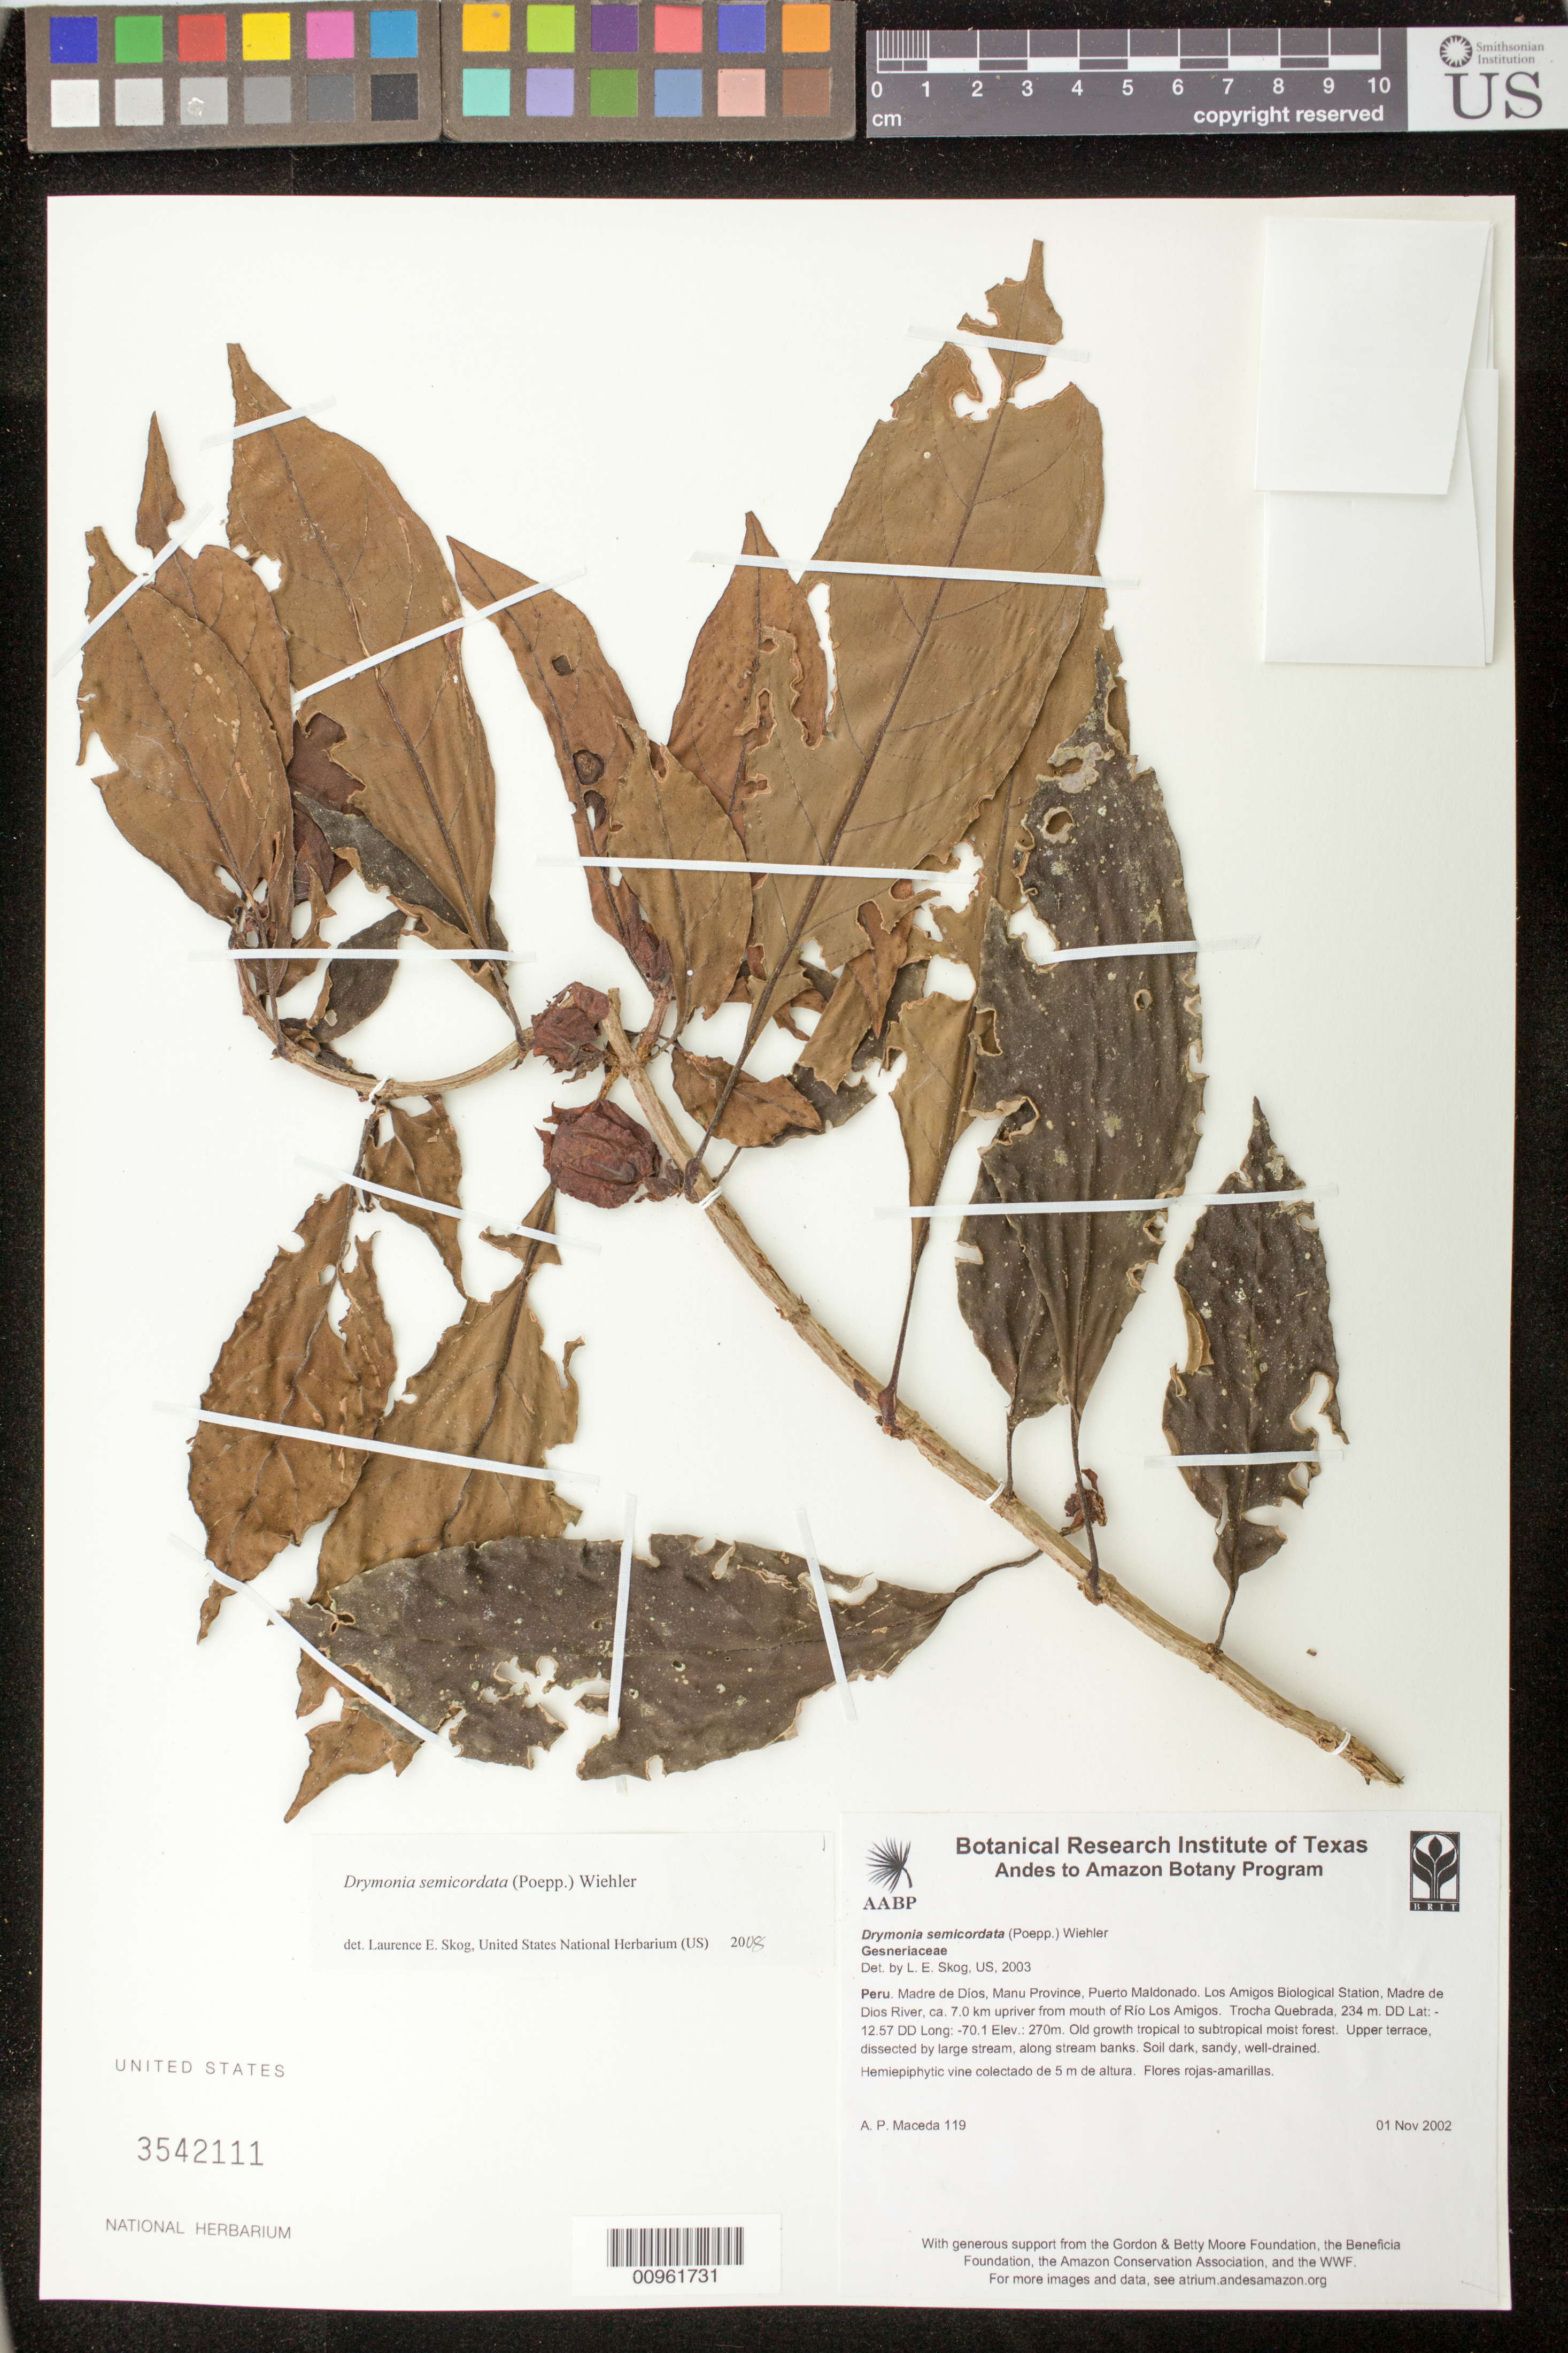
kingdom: Plantae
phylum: Tracheophyta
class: Magnoliopsida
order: Lamiales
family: Gesneriaceae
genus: Drymonia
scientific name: Drymonia semicordata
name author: (Poepp.) Wiehler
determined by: Skog, Laurence E.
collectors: A. Maceda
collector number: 119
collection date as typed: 01 Nov 2002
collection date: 2002-11-01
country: Peru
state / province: Madre de Dios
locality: Madre de Dios, Manu Province, Puerto Maldonado. Los Amigos Biological Station, Madre de Dios River, ca. 7.0 km upriver from mouth of Rio Los Amigos. Trocha Quebrada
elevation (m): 270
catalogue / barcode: US 3542111